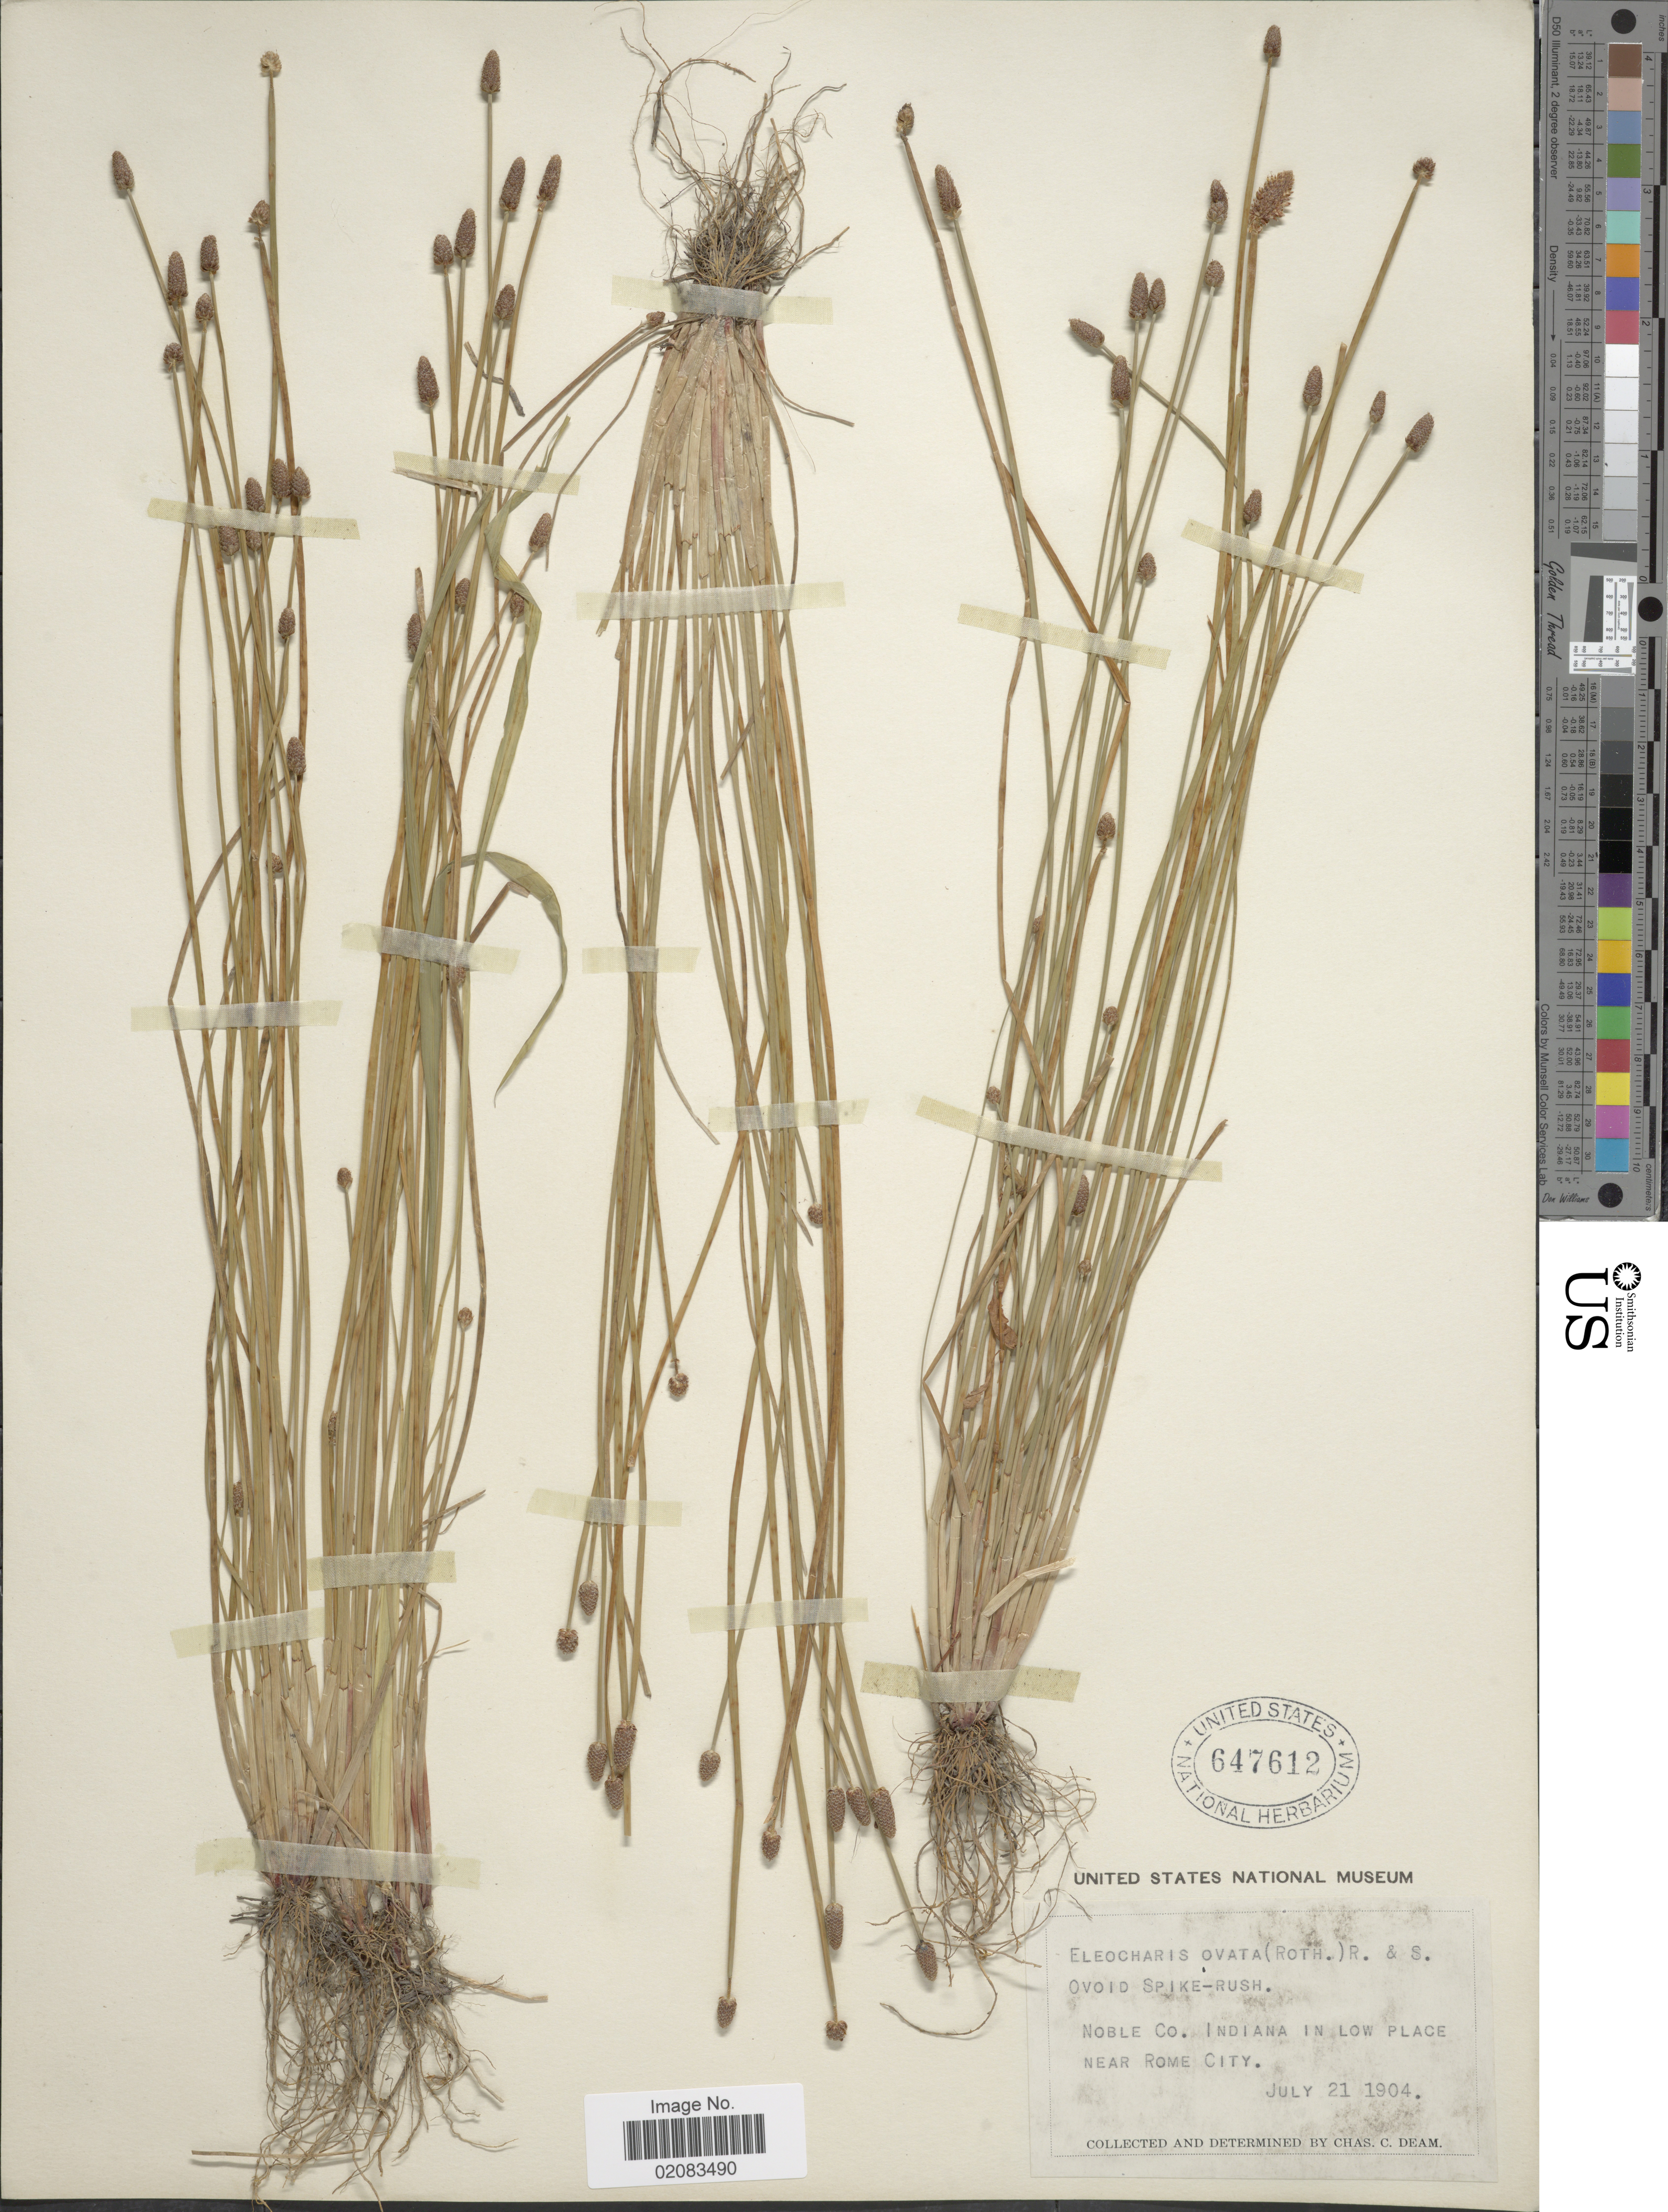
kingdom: Plantae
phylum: Tracheophyta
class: Liliopsida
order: Poales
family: Cyperaceae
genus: Eleocharis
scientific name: Eleocharis obtusa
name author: (Willd.) Schult.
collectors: C. Deam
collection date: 1904-07-21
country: United States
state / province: Indiana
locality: Noble Co. Indiana In Low Place Near Rome City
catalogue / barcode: US 647612